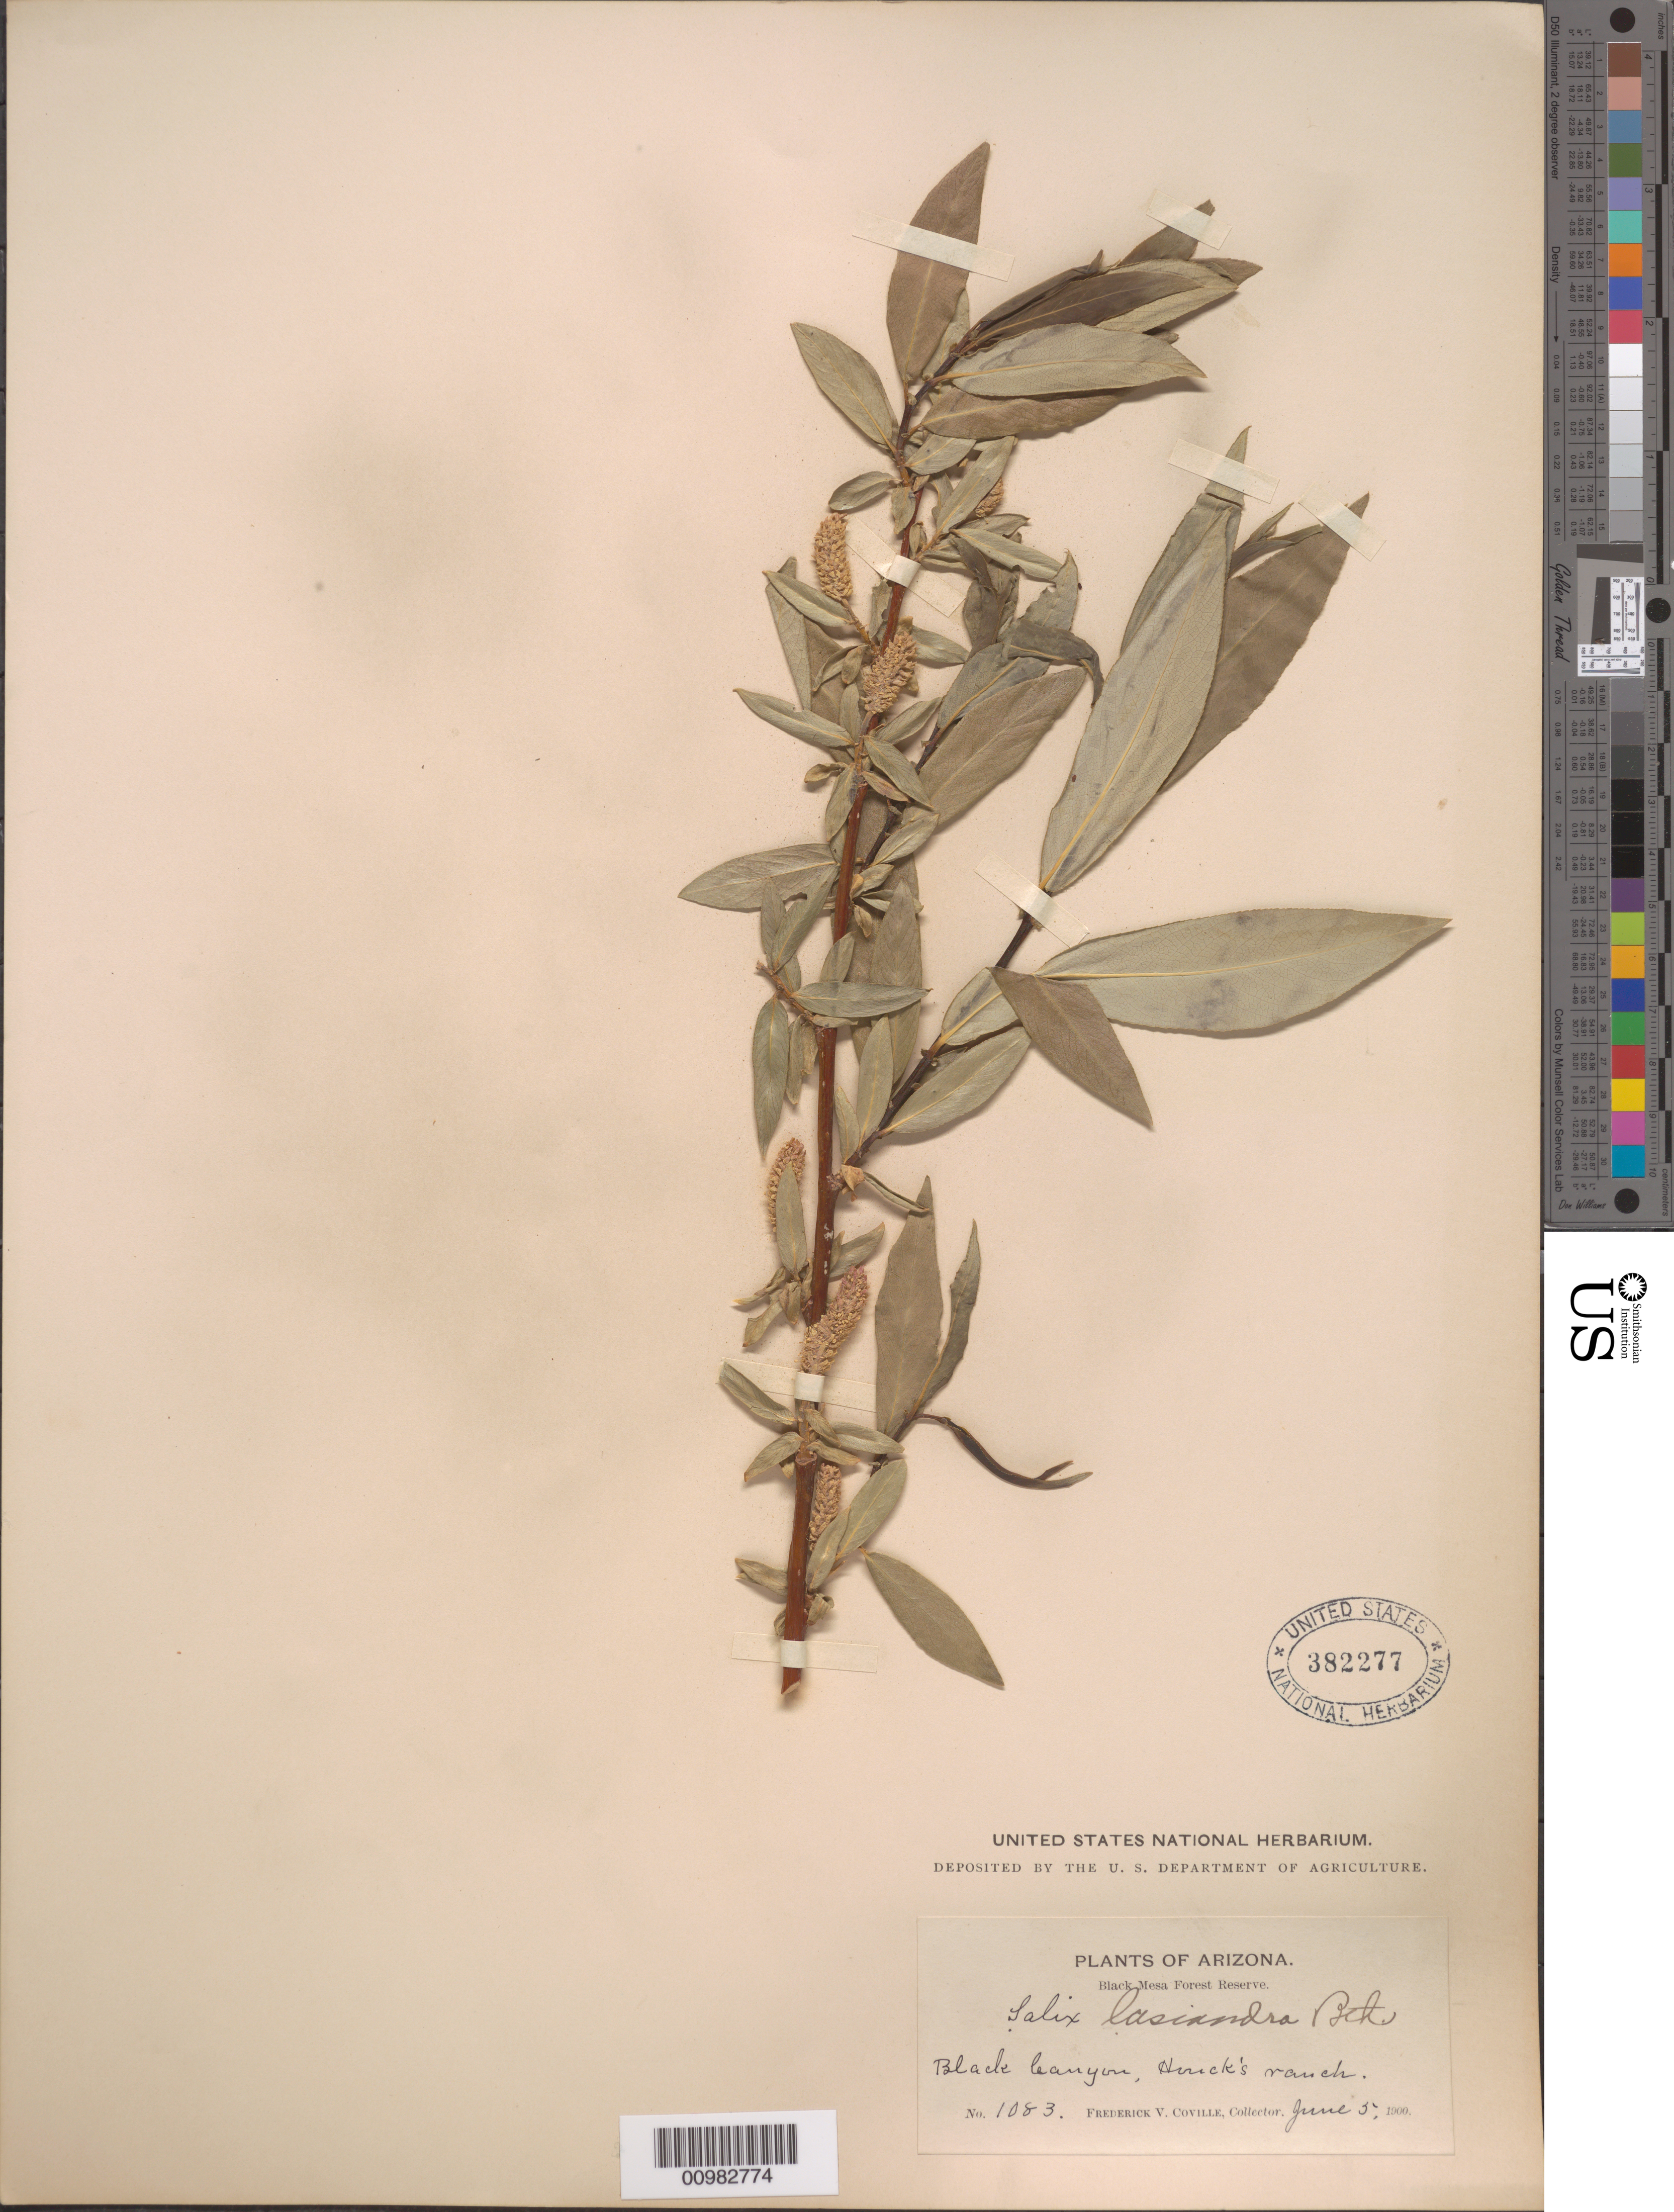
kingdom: Plantae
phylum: Tracheophyta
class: Magnoliopsida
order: Malpighiales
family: Salicaceae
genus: Salix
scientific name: Salix lasiandra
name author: Benth.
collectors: F. V. Coville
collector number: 1083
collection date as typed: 05 Jun 1900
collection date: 1900-06-05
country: United States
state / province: Arizona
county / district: Yavapai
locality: Black Canyon, Huck's Ranch.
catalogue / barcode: US 382277